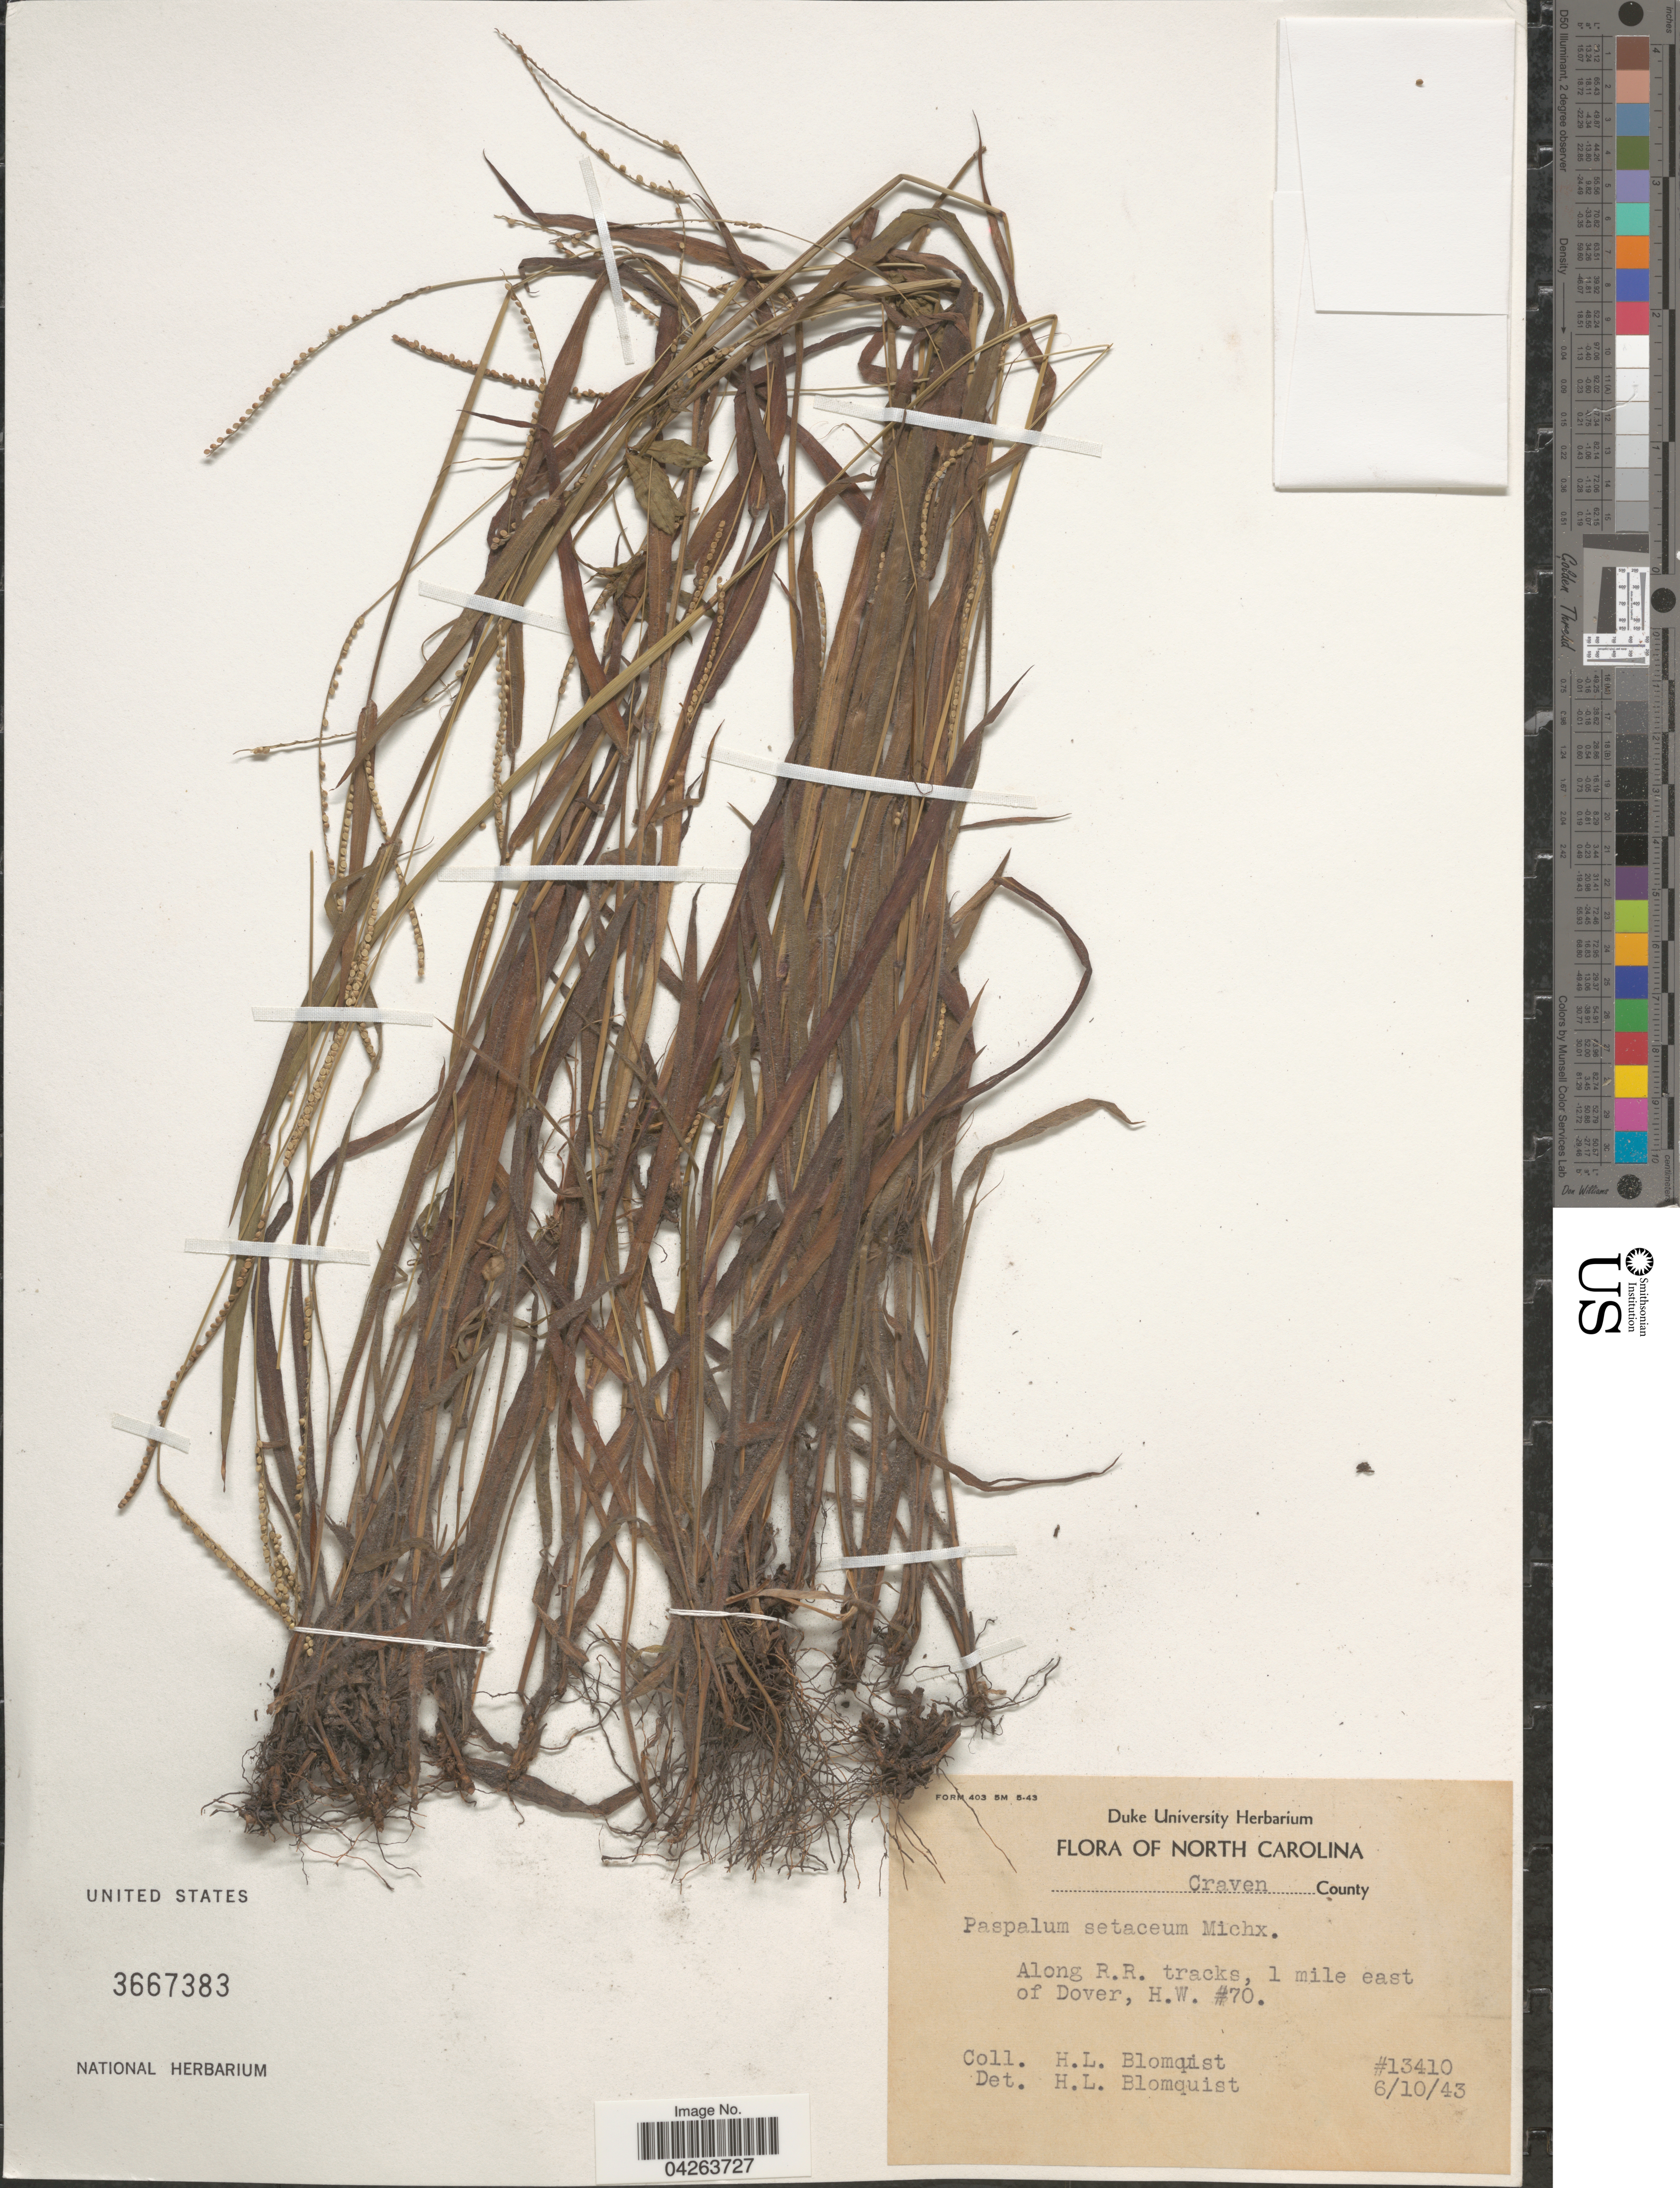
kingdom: Plantae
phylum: Tracheophyta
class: Liliopsida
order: Poales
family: Poaceae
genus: Paspalum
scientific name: Paspalum setaceum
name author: Michx.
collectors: H. Blomquist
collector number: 13410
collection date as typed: Transcribed d/m/y: 10/6/43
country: United States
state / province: North Carolina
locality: Craven County. Along R.R. tracks, 1 mile east of Dover, H.W. #70.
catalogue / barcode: US 3667383